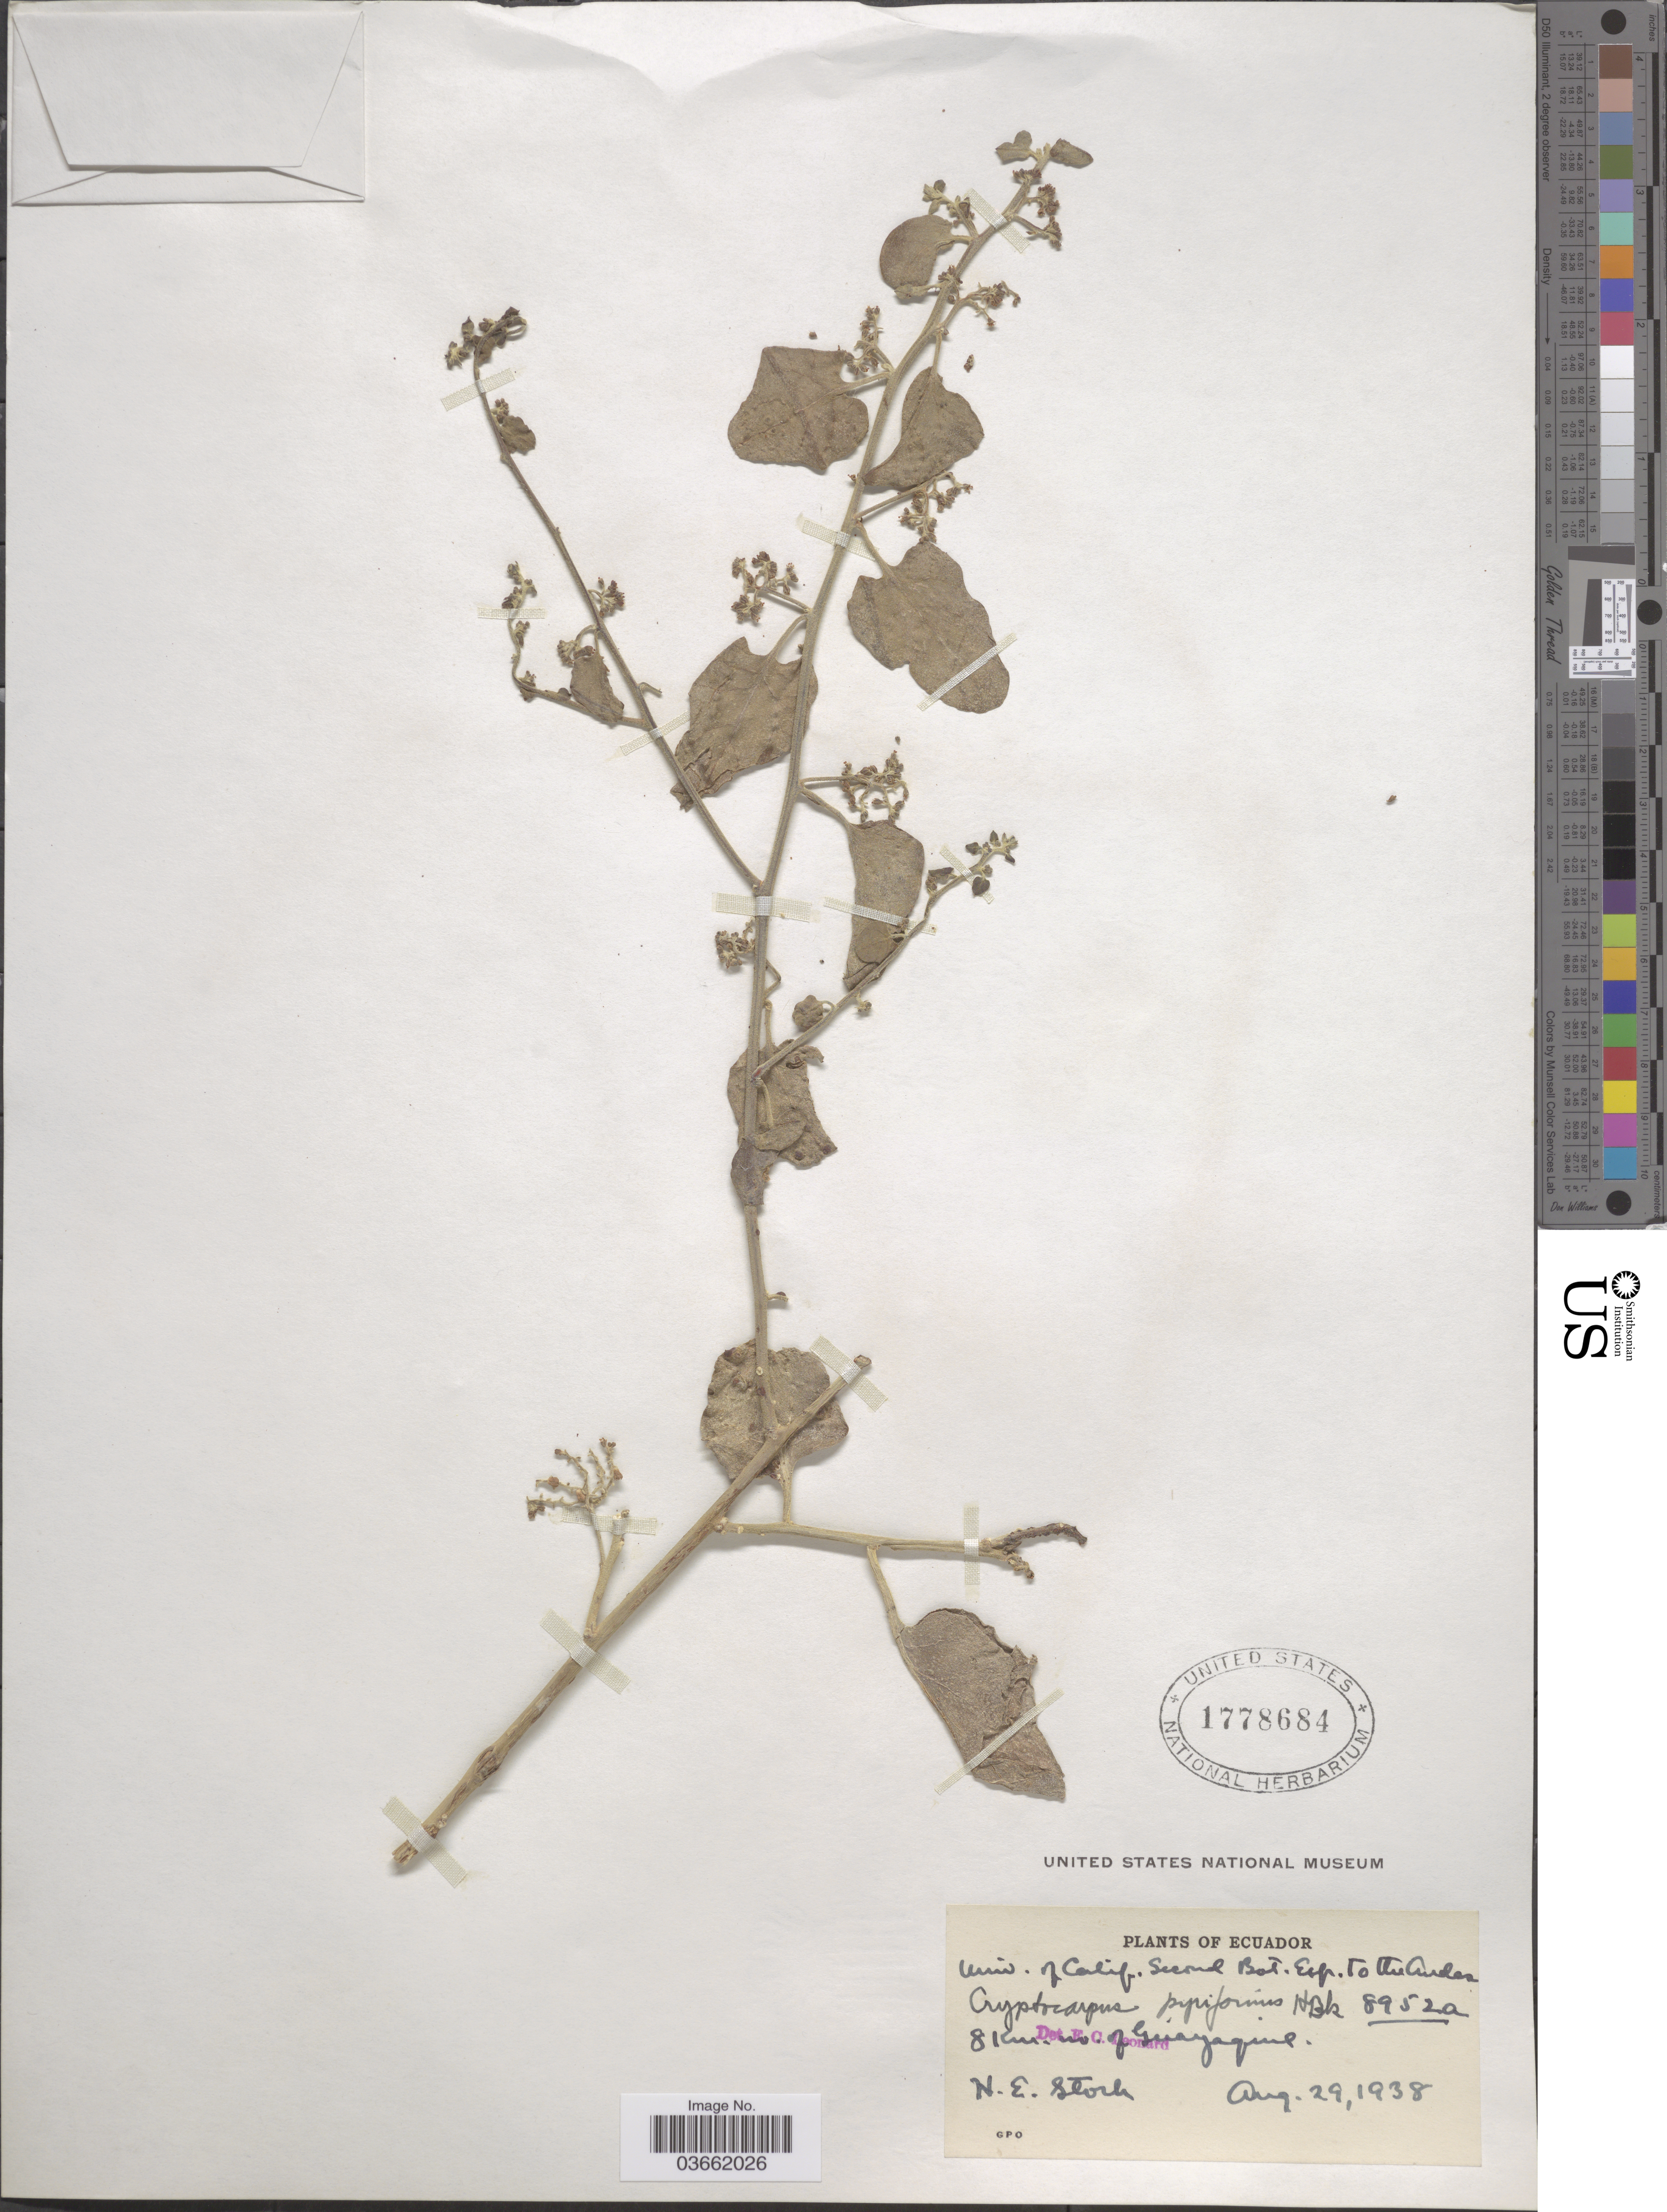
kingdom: Plantae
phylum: Tracheophyta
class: Magnoliopsida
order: Caryophyllales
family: Nyctaginaceae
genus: Cryptocarpus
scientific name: Cryptocarpus pyriformis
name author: Kunth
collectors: H. E. Stork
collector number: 8952a?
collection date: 1938-08-29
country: Ecuador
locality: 8 Km. w. [interpreted] of Guayaquil.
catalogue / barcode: US 1778684